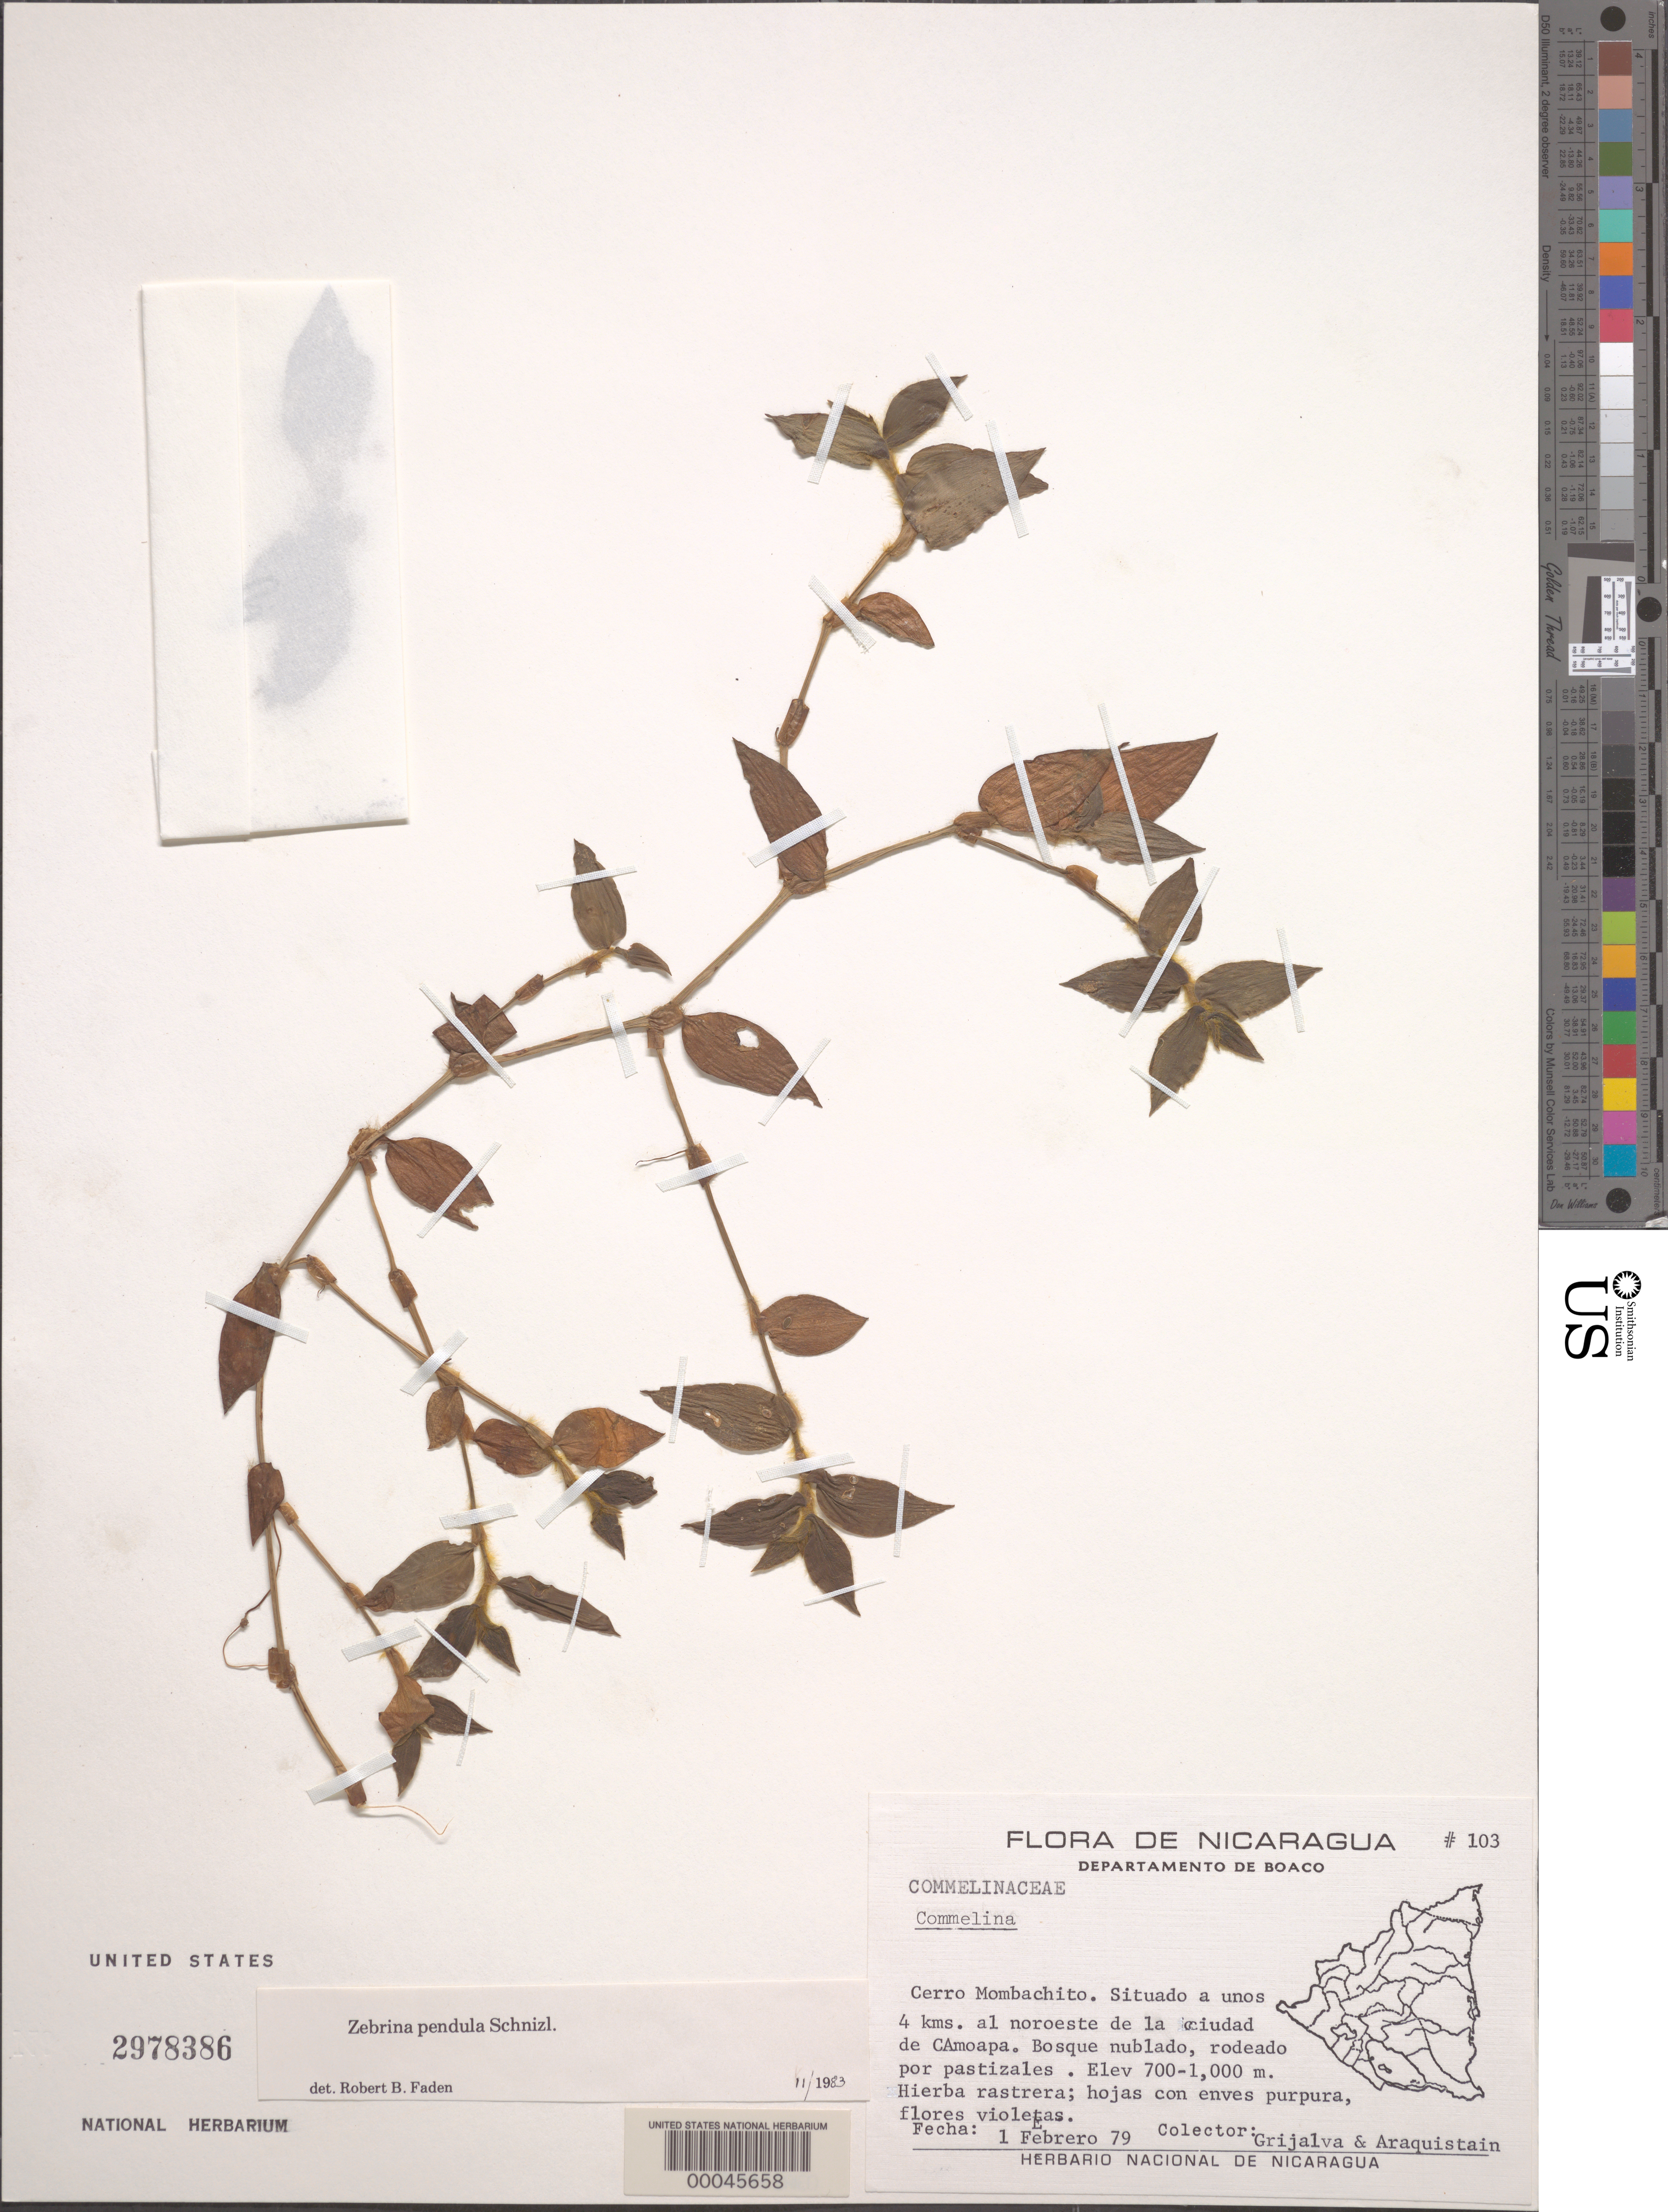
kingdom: Plantae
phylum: Tracheophyta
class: Liliopsida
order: Commelinales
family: Commelinaceae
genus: Tradescantia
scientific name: Tradescantia zebrina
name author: Bosse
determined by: Faden, Robert B., (US), Smithsonian Institution - National Museum of Natural History (UNITED STATES)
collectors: A. Grijalva & M. Araquistain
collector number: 103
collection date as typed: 01 Feb 1979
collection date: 1979-02-01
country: Nicaragua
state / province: Boaco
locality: Cerro mombachito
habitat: Pastures, forest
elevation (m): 700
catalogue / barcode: US 2978386